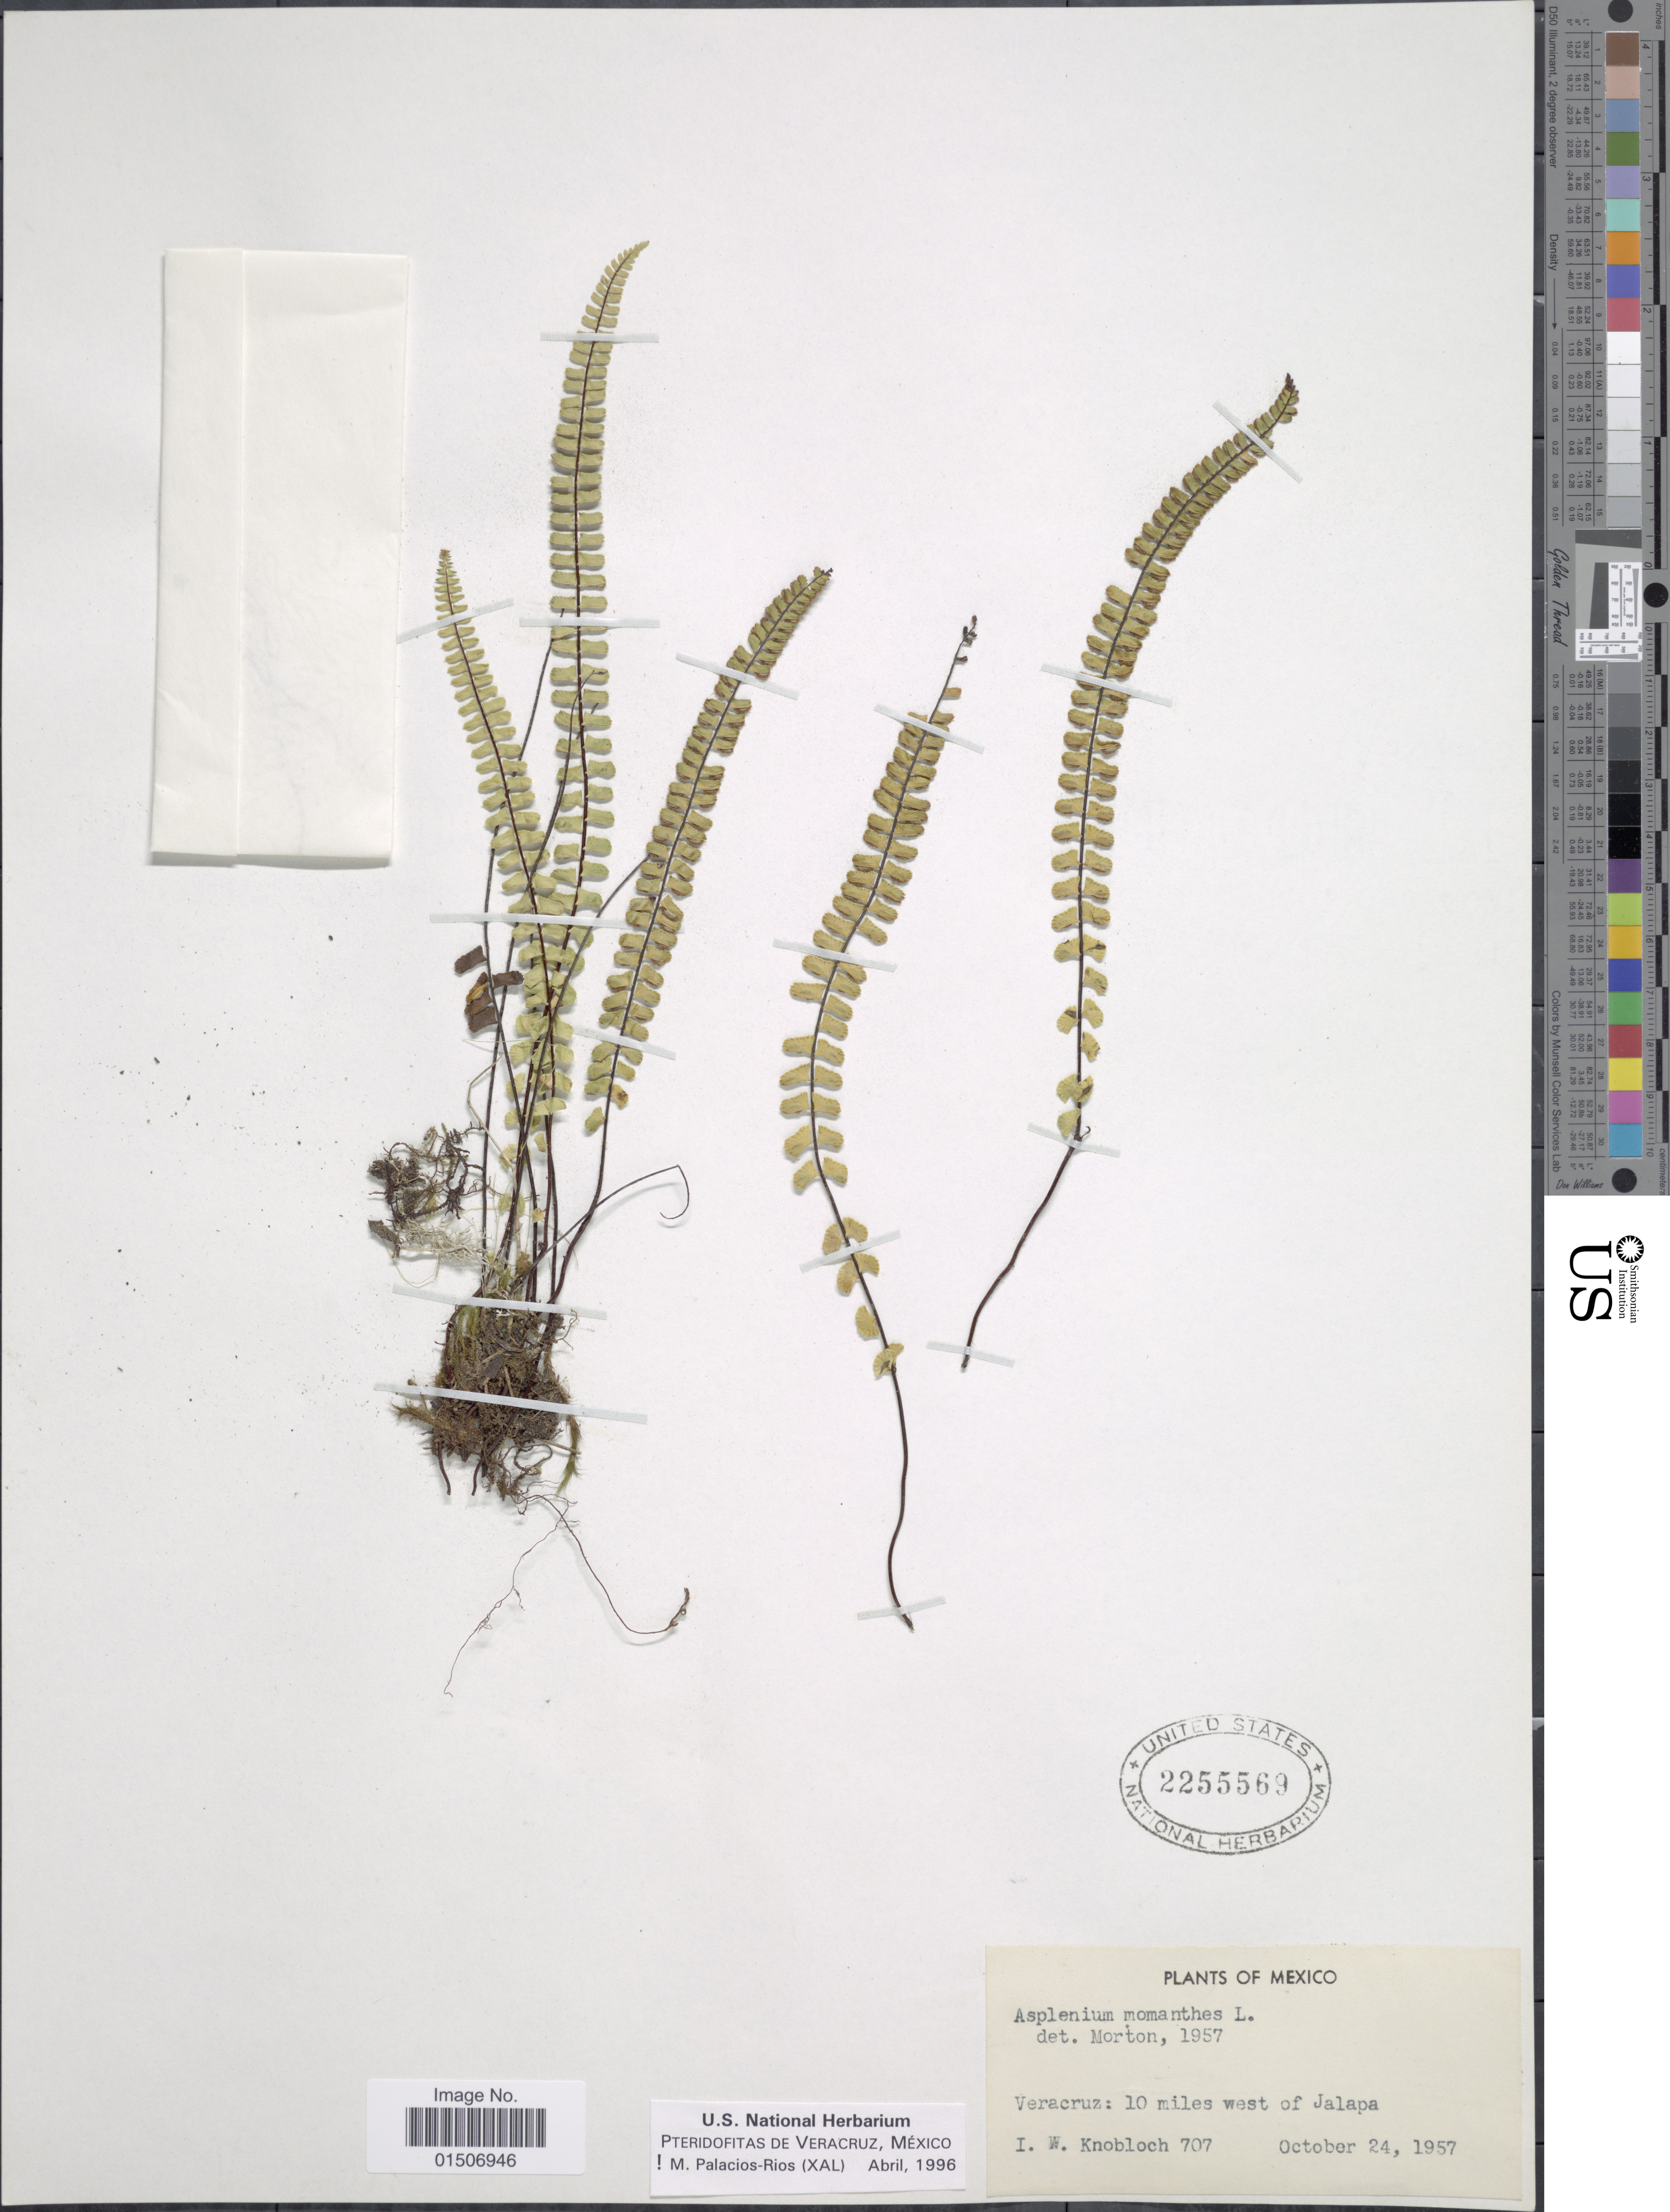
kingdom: Plantae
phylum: Tracheophyta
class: Polypodiopsida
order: Polypodiales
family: Aspleniaceae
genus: Asplenium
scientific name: Asplenium monanthes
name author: L.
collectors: I. W. Knobloch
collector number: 707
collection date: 1957-10-24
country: Mexico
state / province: Veracruz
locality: Veracruz: 10 miles west of Jalapa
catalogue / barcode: US 2255569